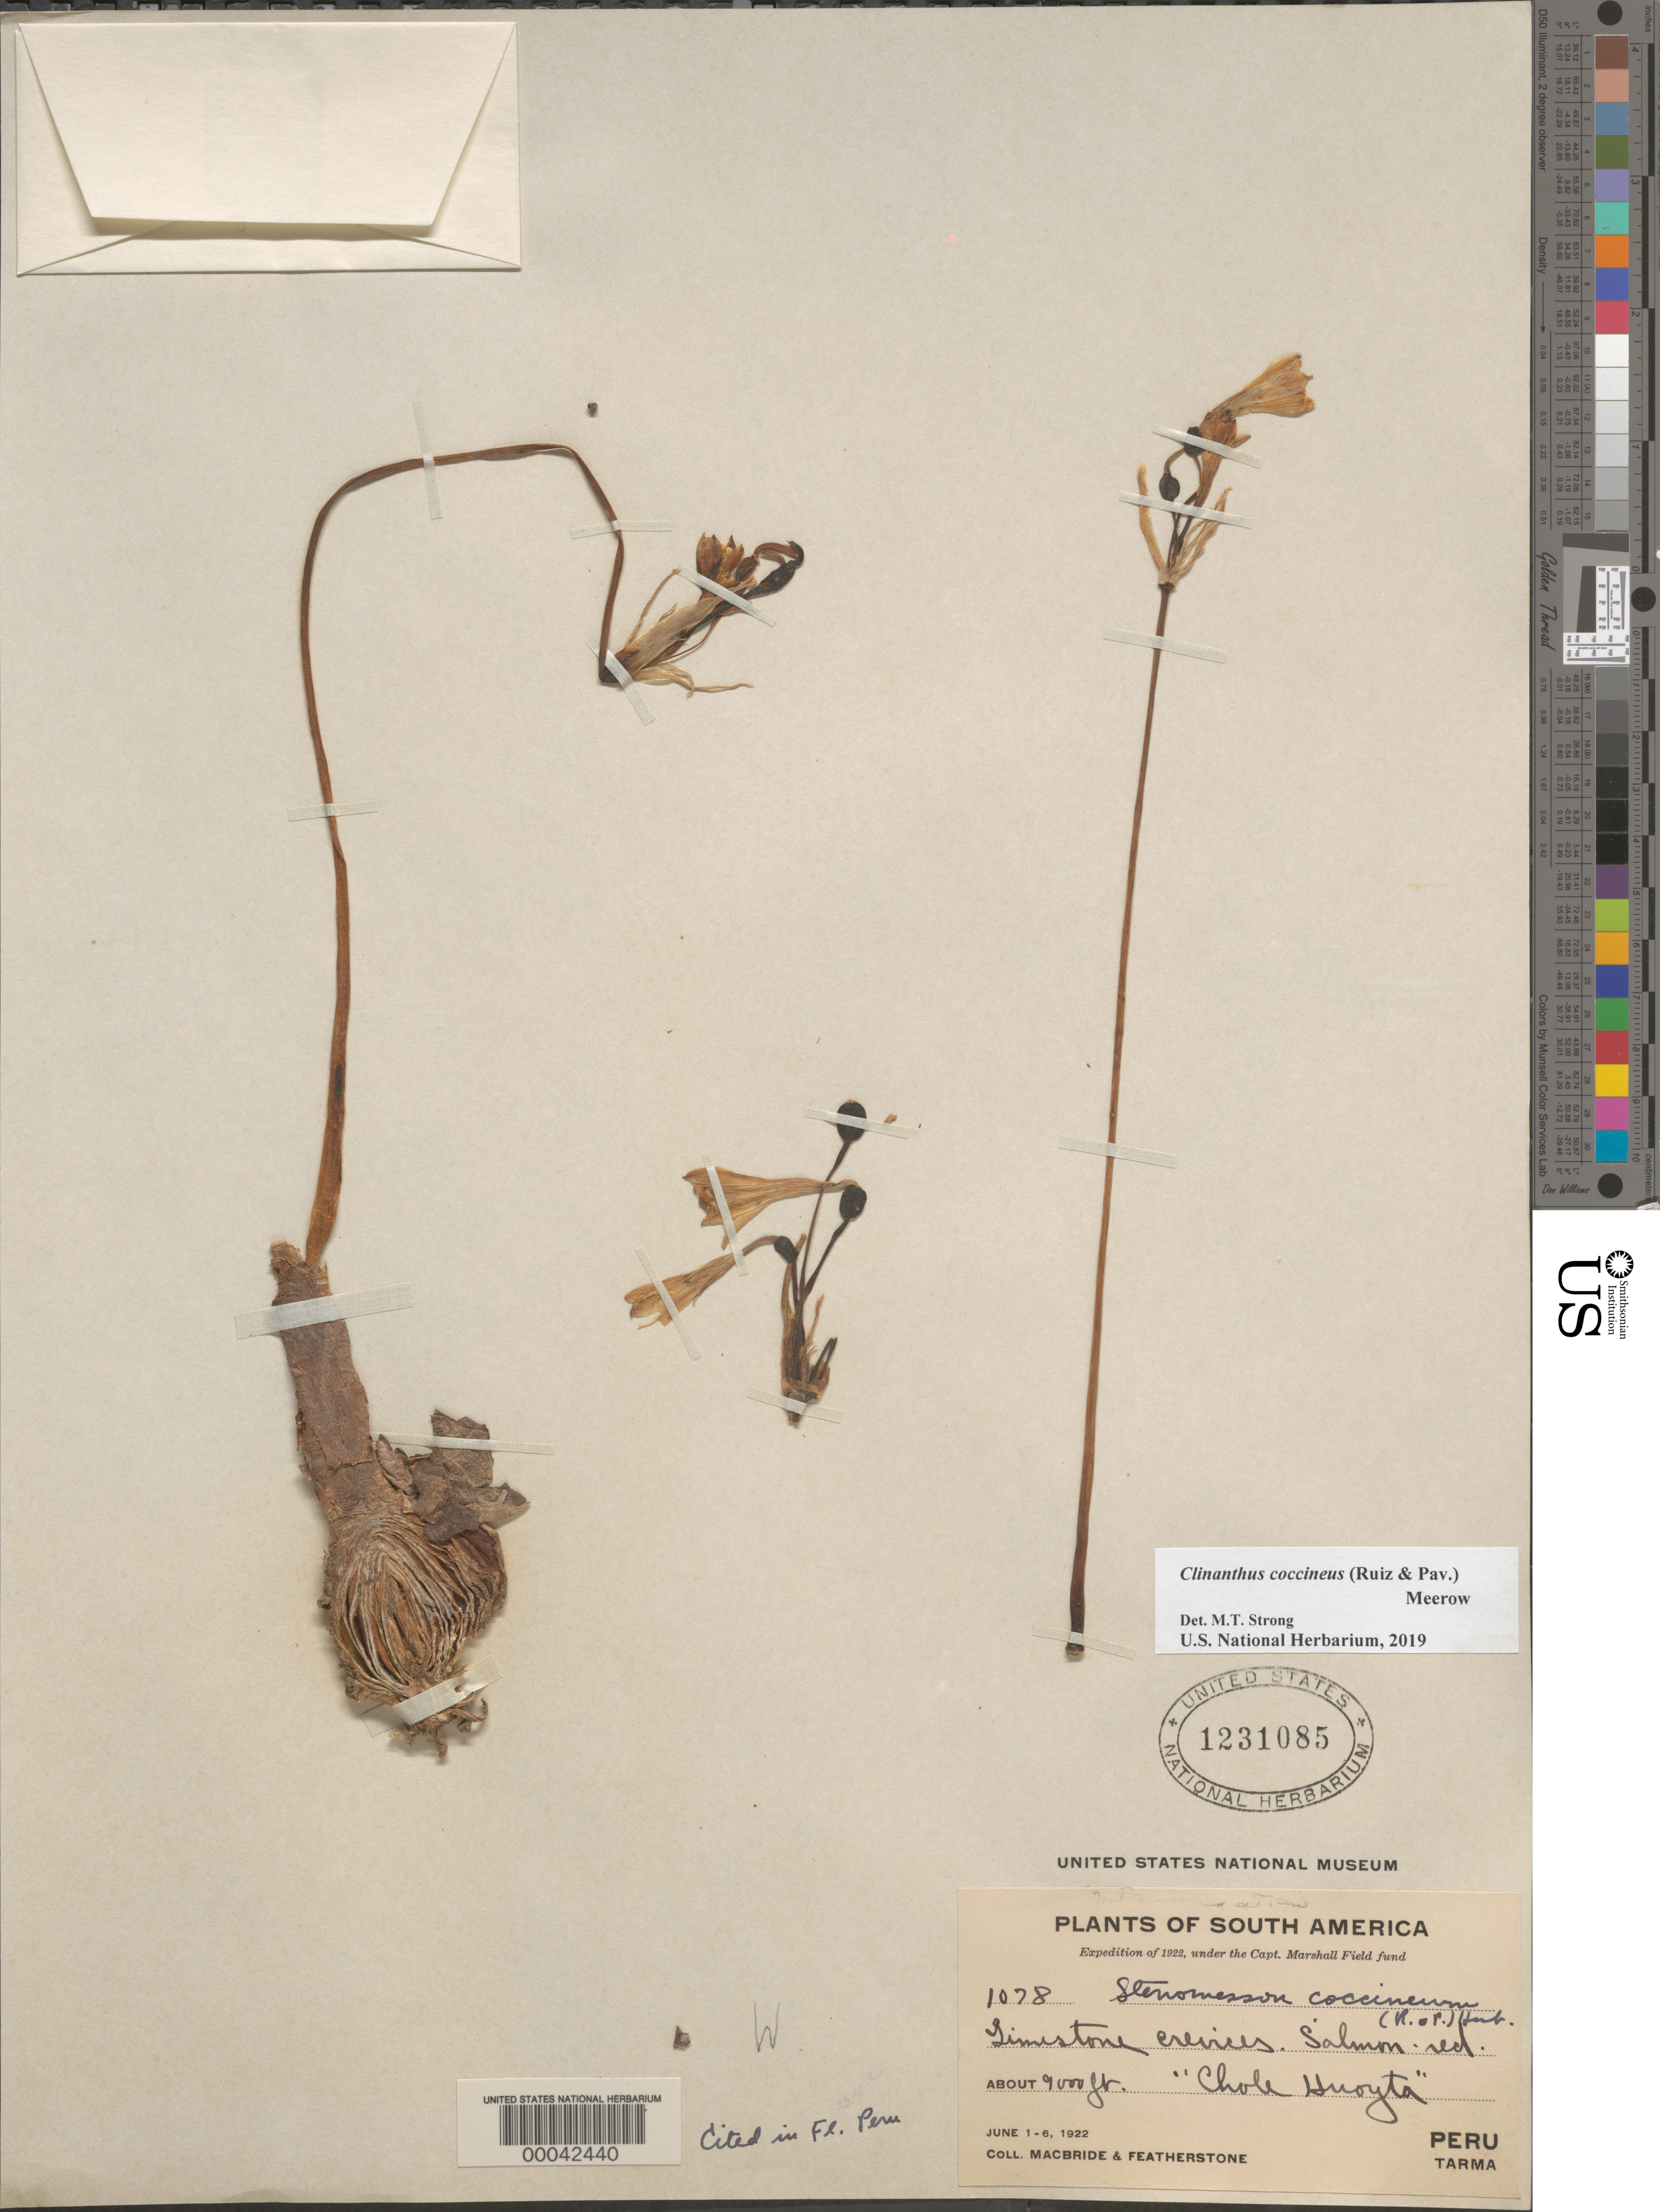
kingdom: Plantae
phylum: Tracheophyta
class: Liliopsida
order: Asparagales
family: Amaryllidaceae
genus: Clinanthus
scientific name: Clinanthus coccineus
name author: (Ruiz & Pav.) Meerow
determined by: Strong, Mark T., (BOT), Smithsonian Institution - National Museum of Natural History (UNITED STATES)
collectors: J. F. Macbride & W. Featherstone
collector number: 1078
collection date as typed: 01 Jun 1922 to 06 Jun 1922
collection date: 1922-06-01/1922-06-06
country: Peru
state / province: Junín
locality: Tarma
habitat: Limestone crevices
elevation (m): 2743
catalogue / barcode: US 1231085